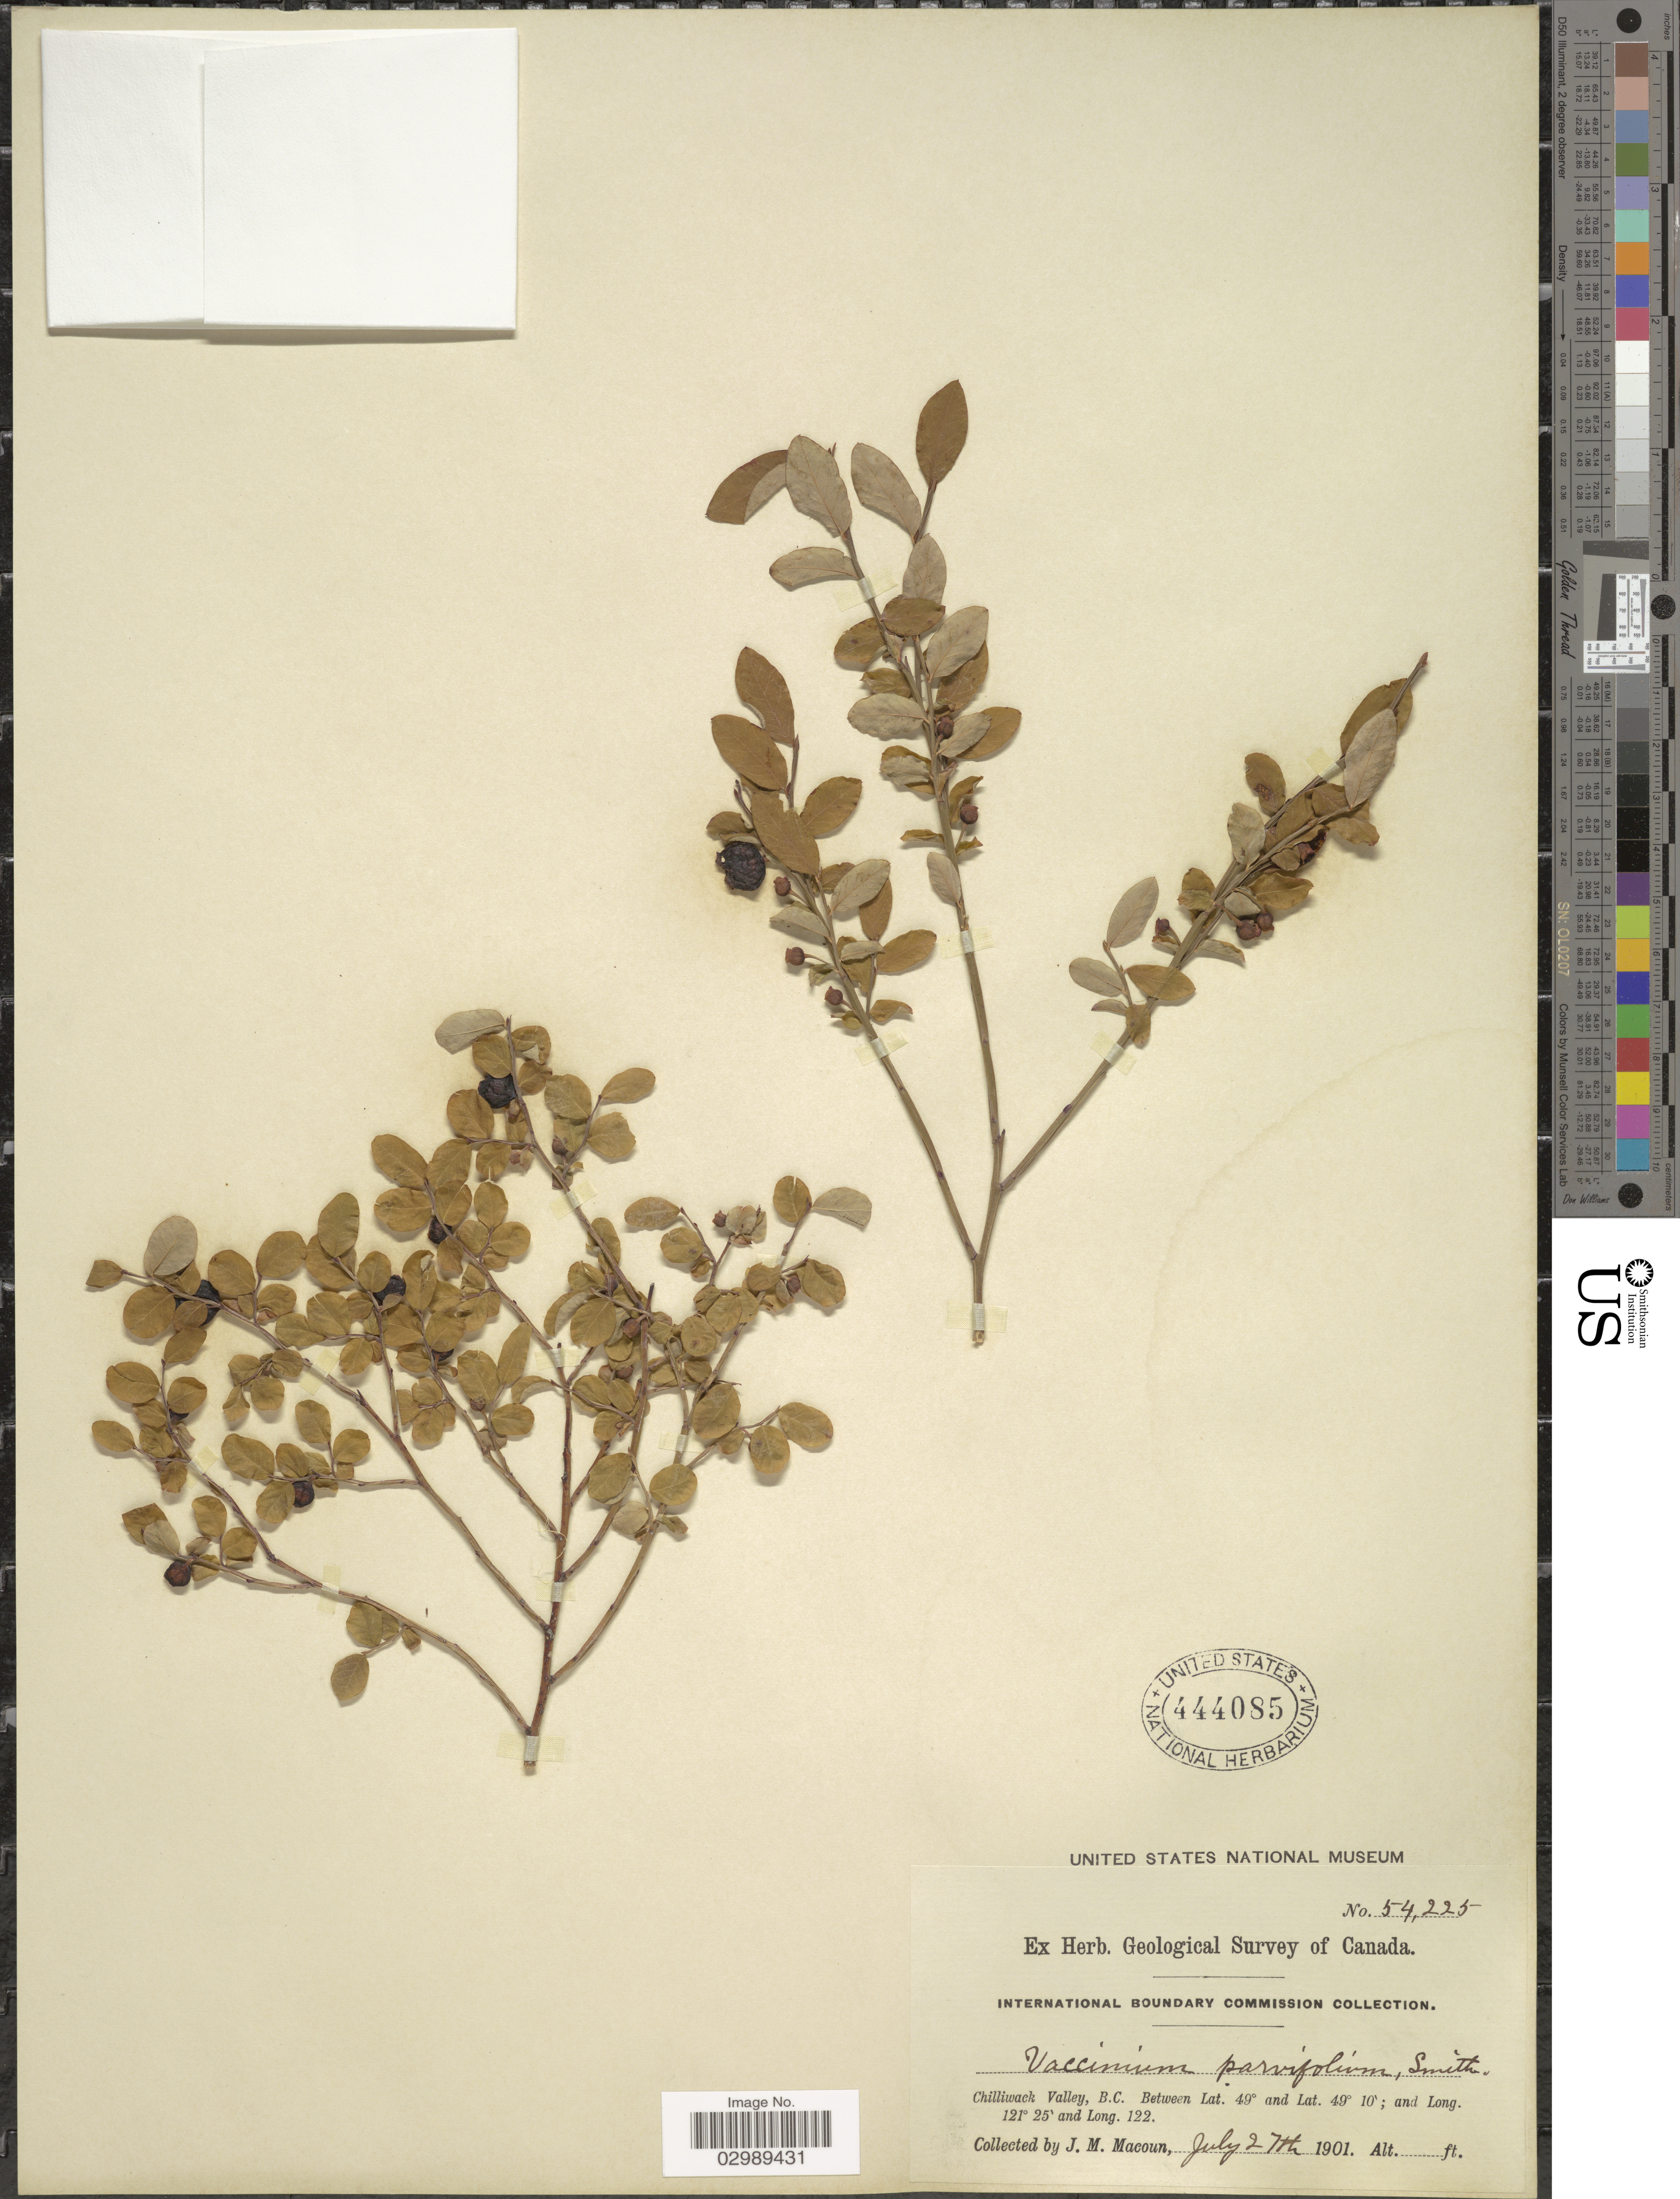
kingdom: Plantae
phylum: Tracheophyta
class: Magnoliopsida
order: Ericales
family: Ericaceae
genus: Vaccinium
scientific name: Vaccinium parvifolium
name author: Small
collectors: J. M. Macoun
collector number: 54225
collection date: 1901-07-27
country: Canada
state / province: British Columbia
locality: Chilliwack Valley.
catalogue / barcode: US 444085